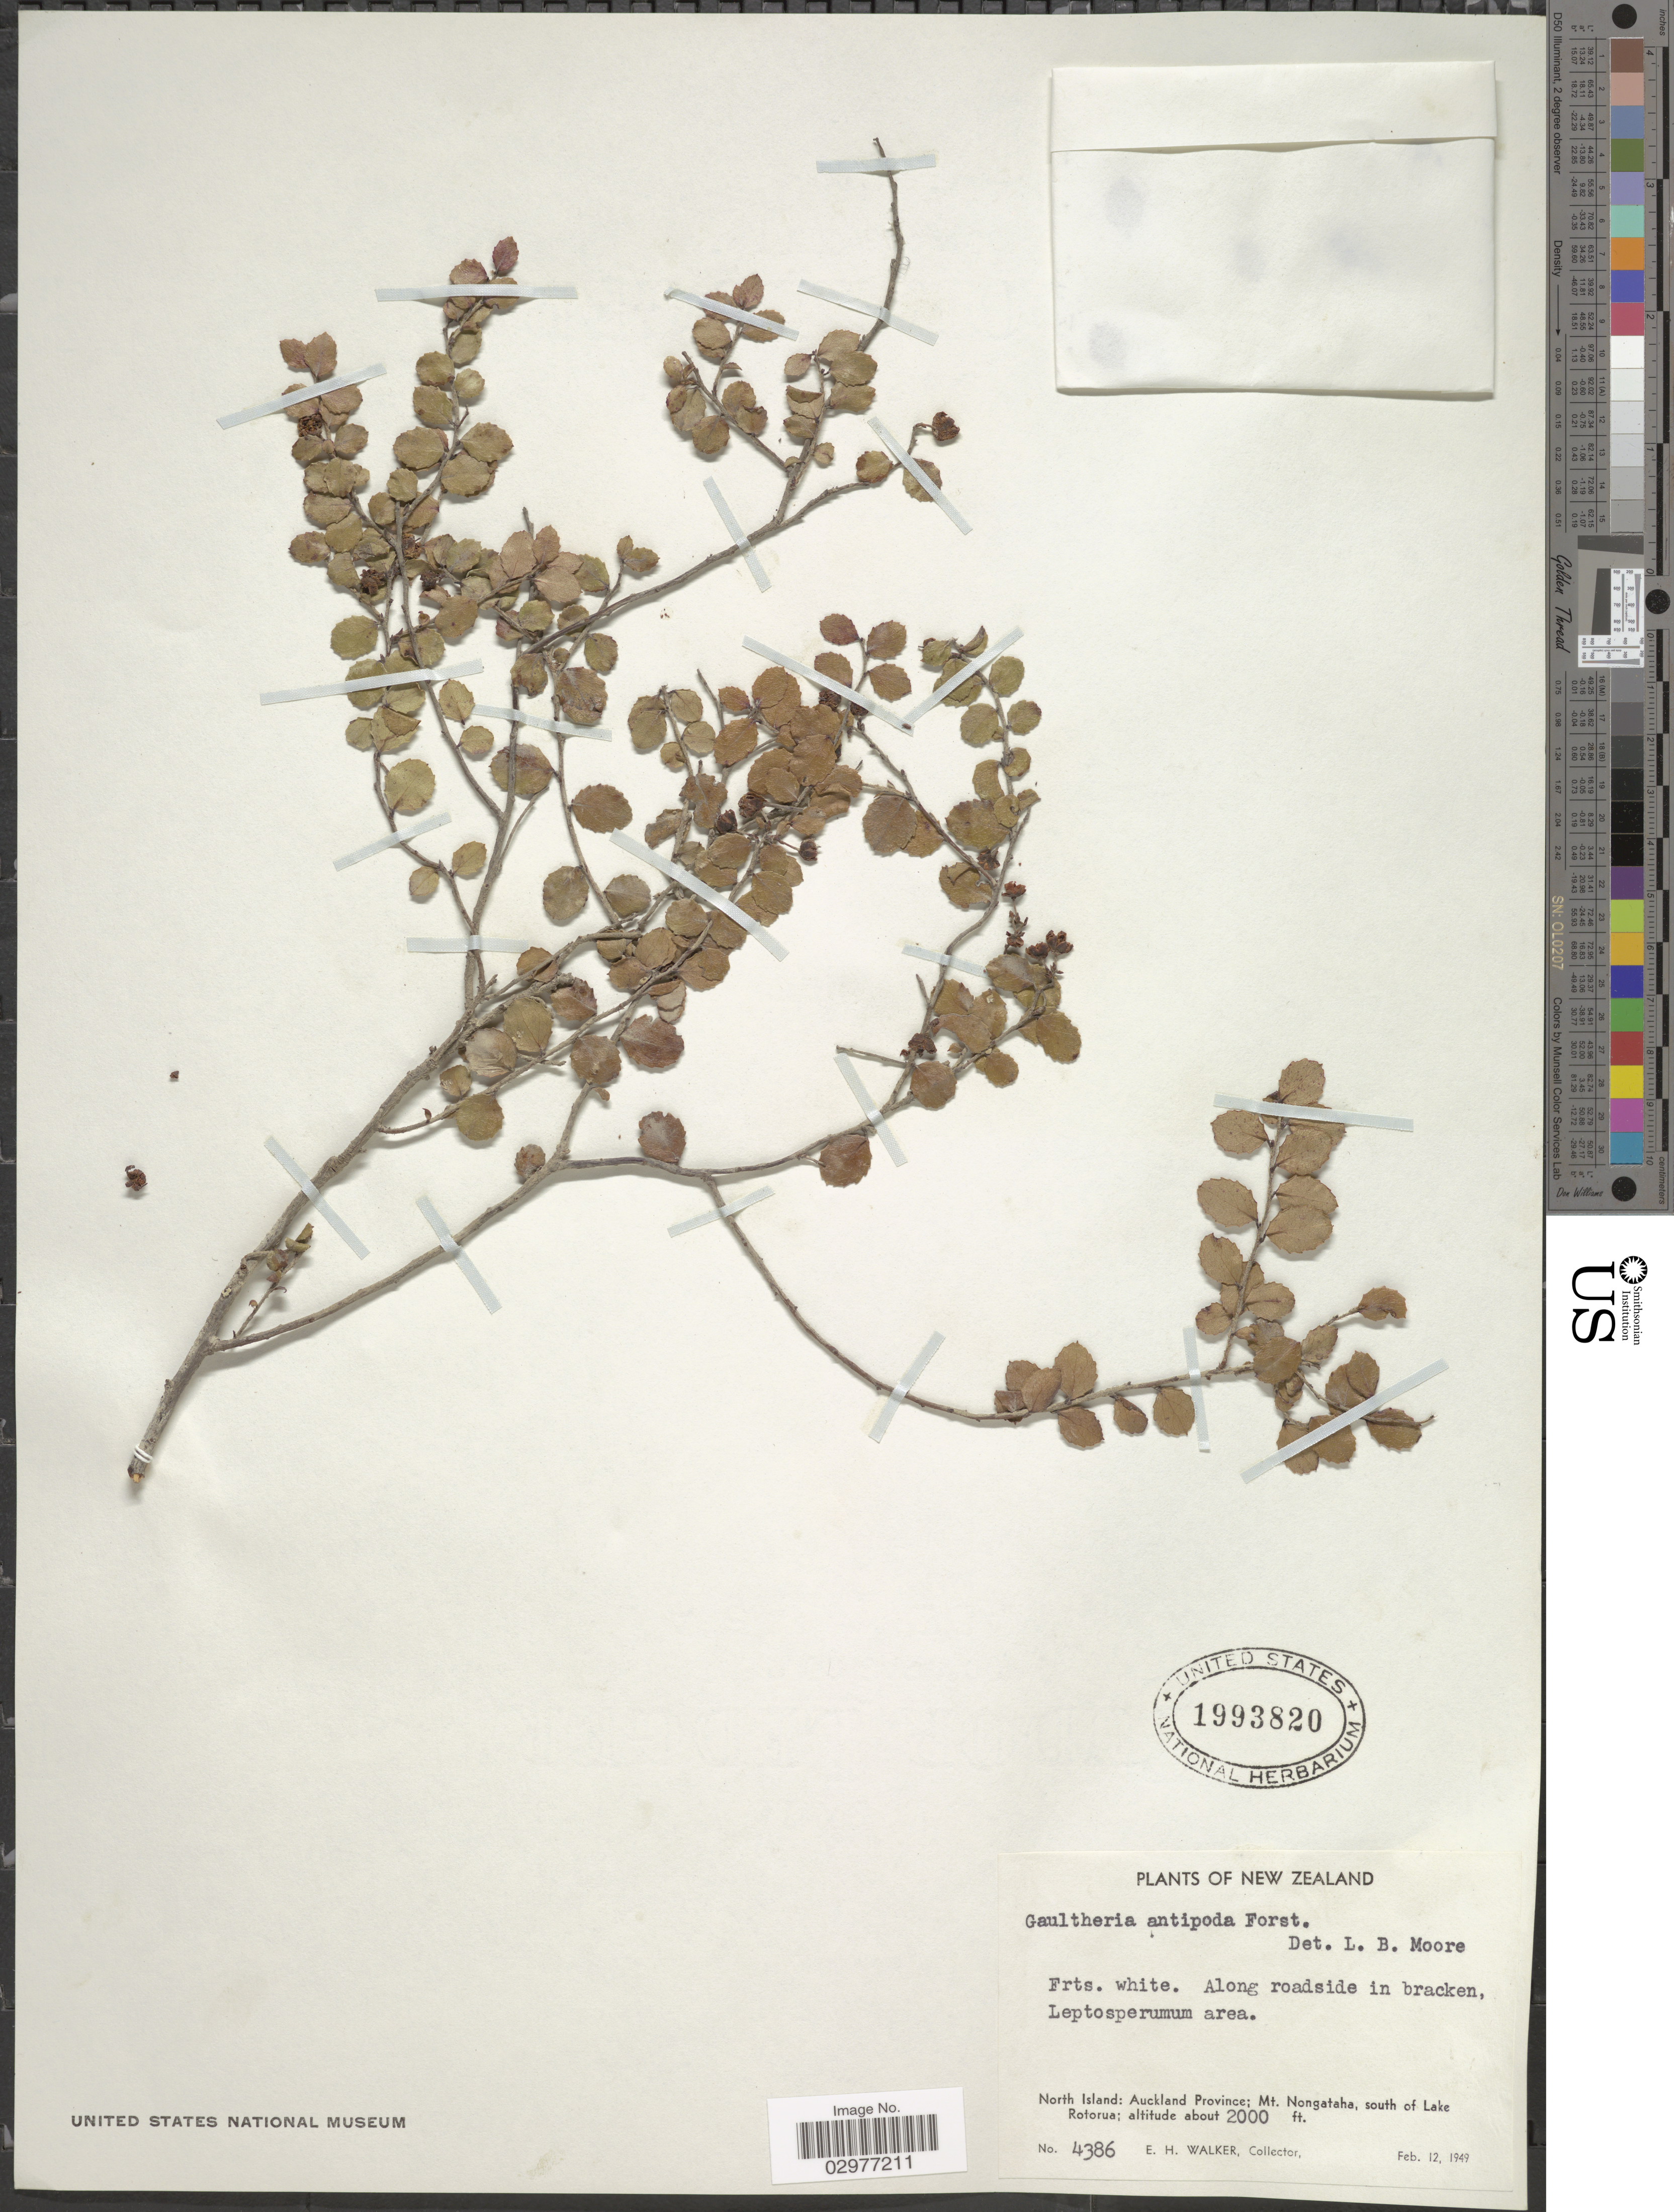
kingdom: Plantae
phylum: Tracheophyta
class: Magnoliopsida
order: Ericales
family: Ericaceae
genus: Gaultheria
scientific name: Gaultheria antipoda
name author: G. Forst.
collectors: E. H. Walker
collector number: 4386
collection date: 1949-02-12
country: New Zealand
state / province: Auckland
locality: Along roadside in bracken, Leptosperumum area. North Island; Mt. Nongataha, south of Lake Rotorua.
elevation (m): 610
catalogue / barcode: US 1993820